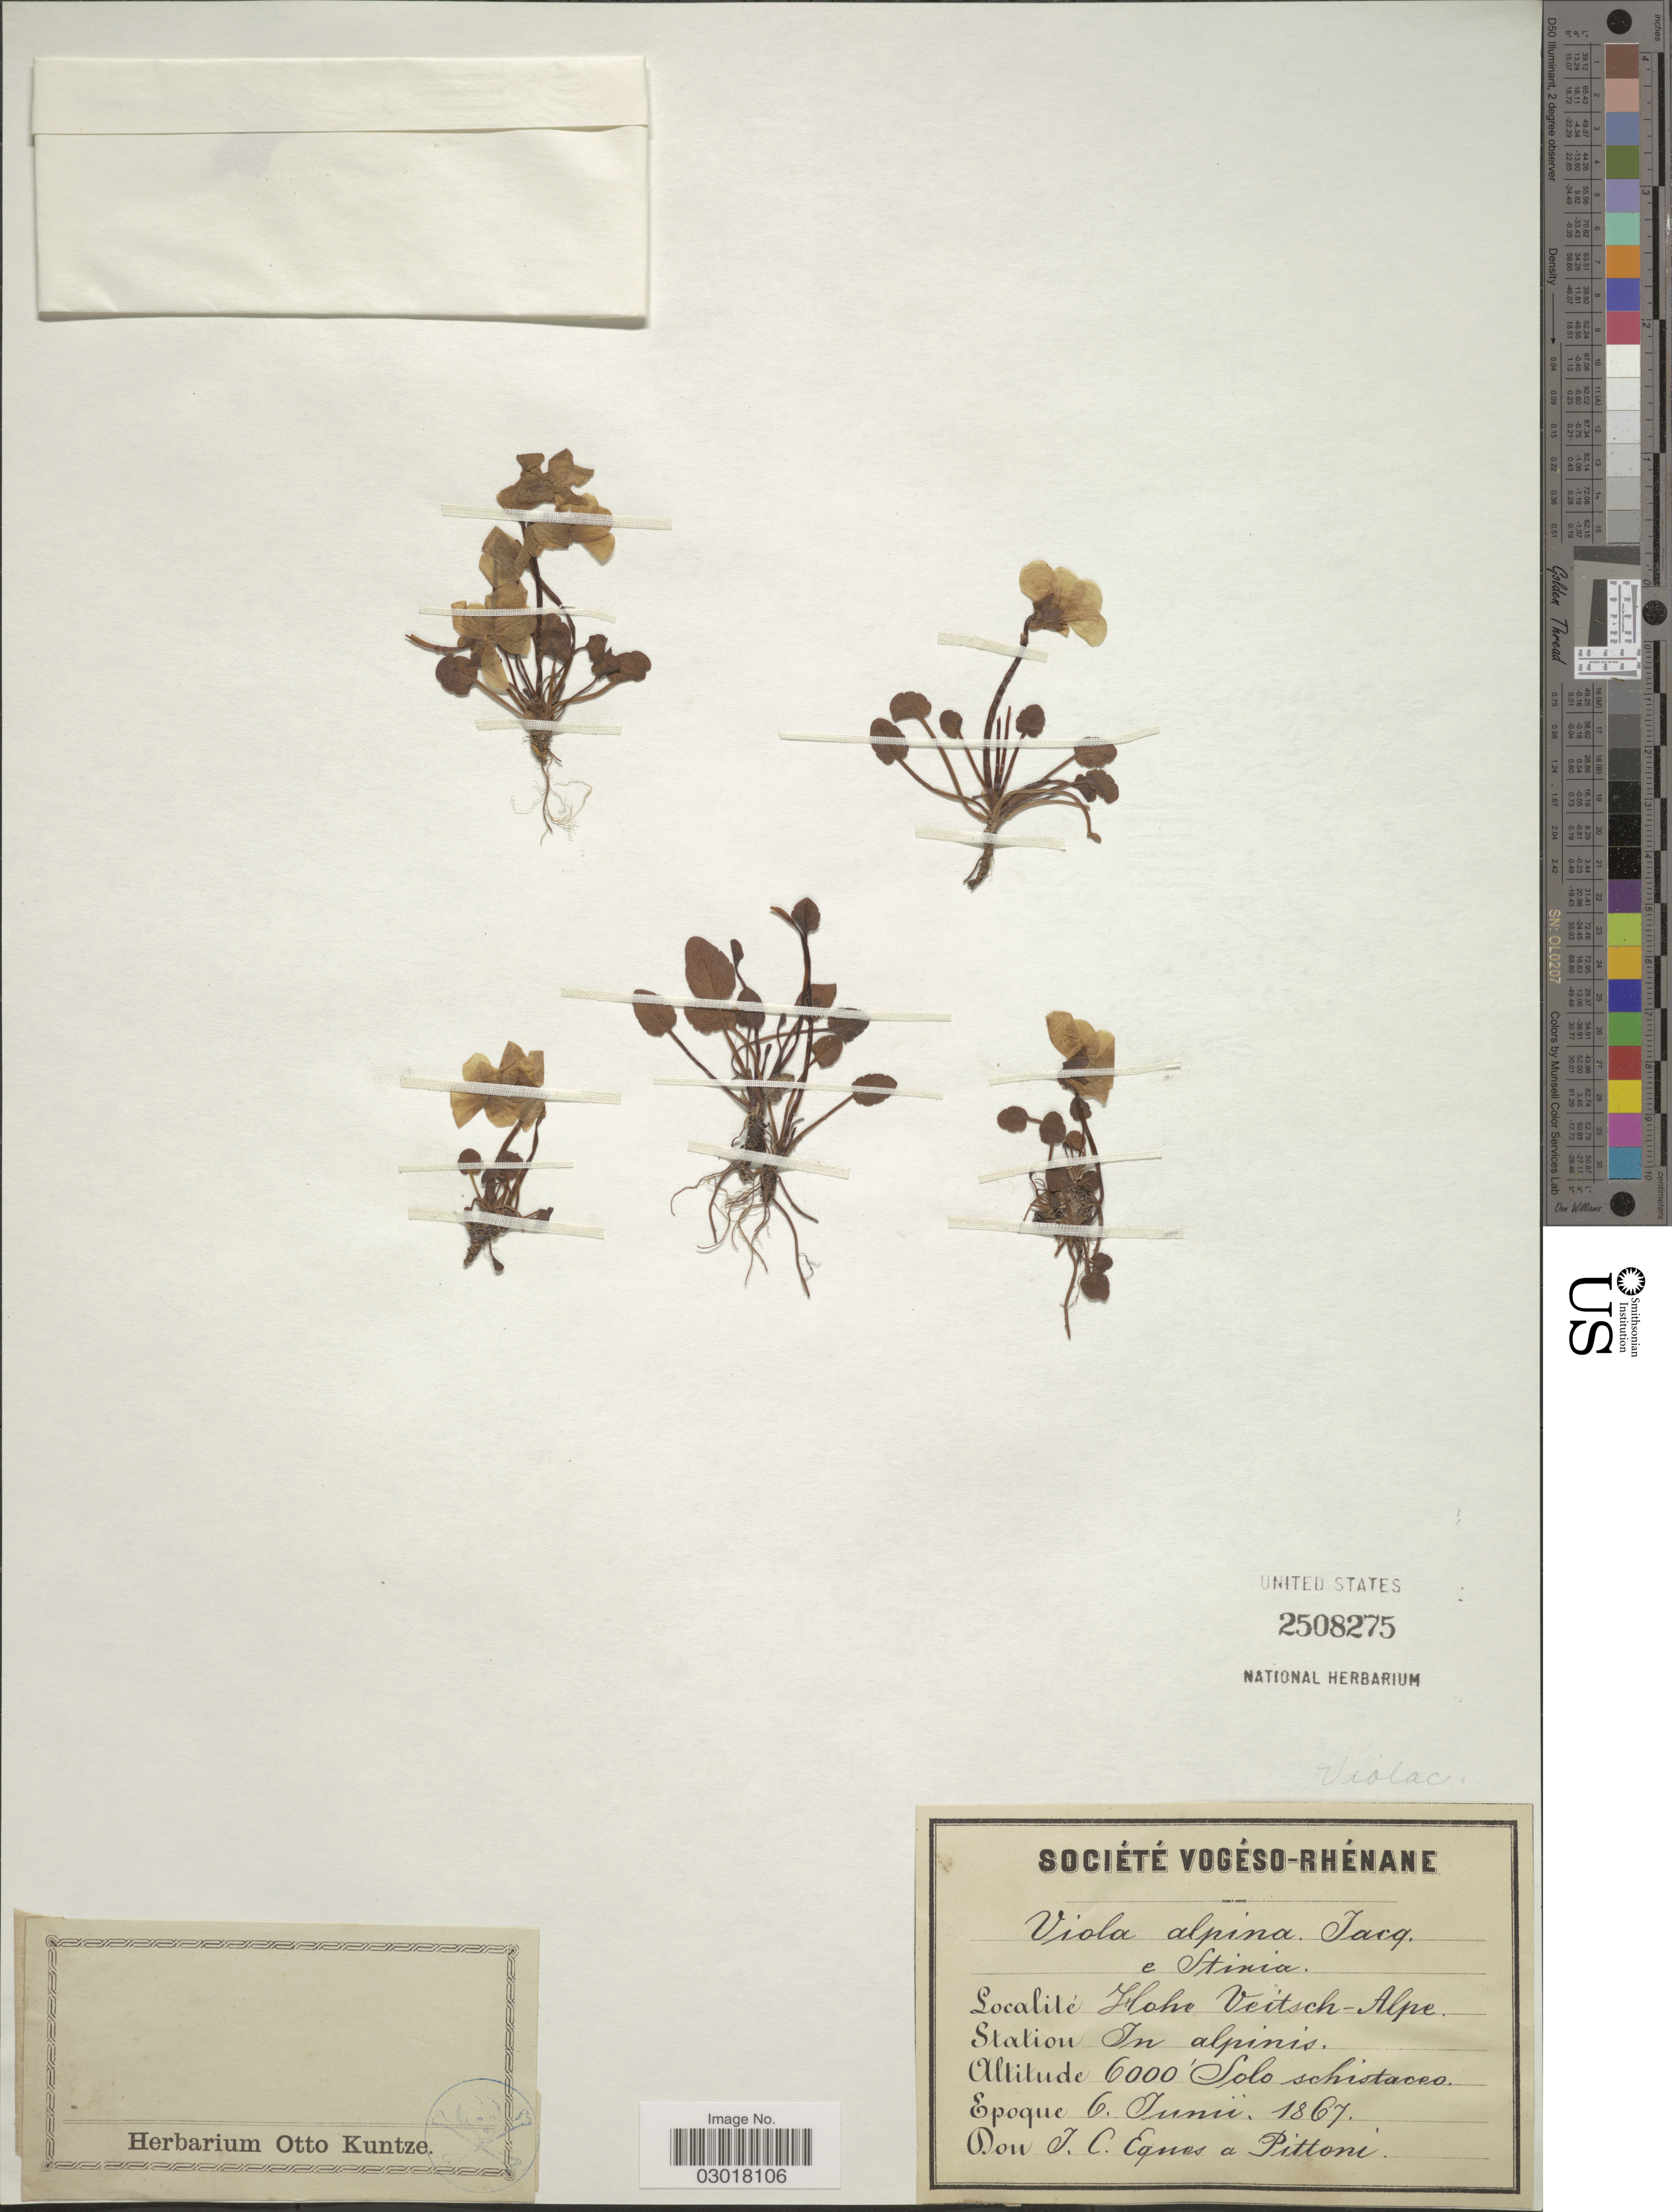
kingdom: Plantae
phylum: Tracheophyta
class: Magnoliopsida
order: Malpighiales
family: Violaceae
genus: Viola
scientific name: Viola alpina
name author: Jacq.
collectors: J. Pittoni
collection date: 1867-06-06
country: Austria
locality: Hohe Veitsch - Alpe. Station In alpinis.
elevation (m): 1829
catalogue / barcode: US 2508275